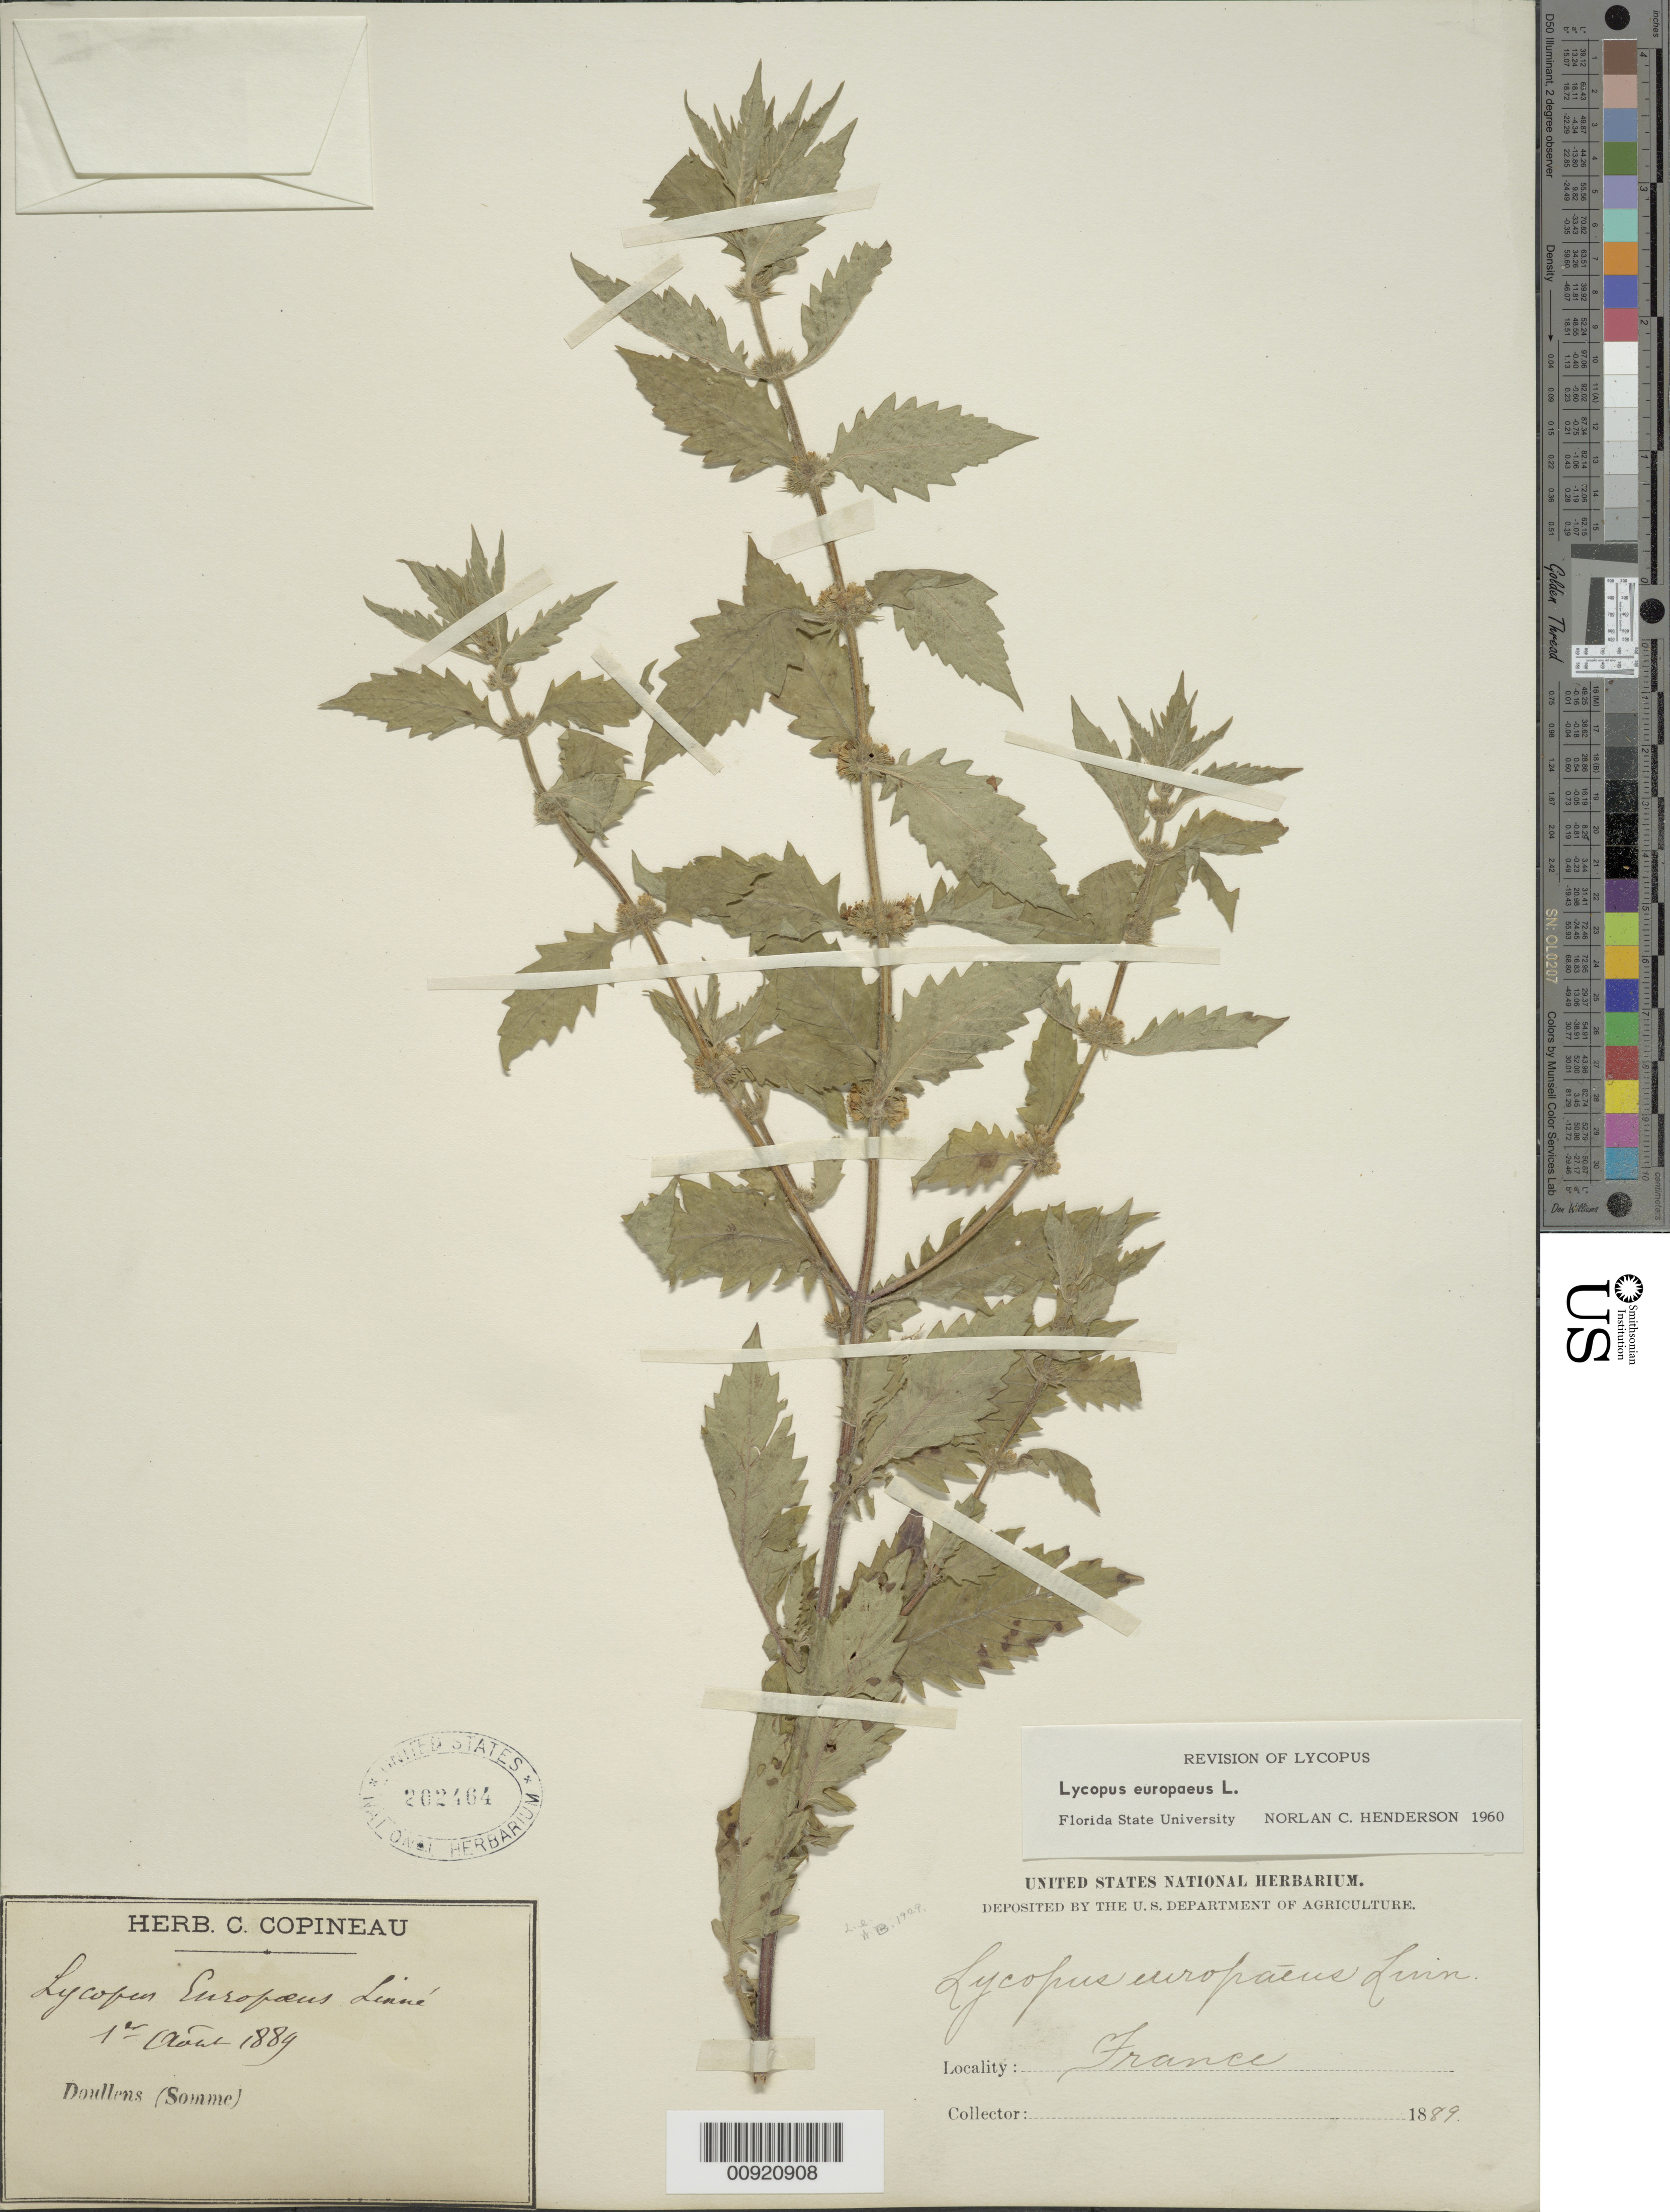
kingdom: Plantae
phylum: Tracheophyta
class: Magnoliopsida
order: Lamiales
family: Lamiaceae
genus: Lycopus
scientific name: Lycopus europaeus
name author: L.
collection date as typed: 1889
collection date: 1889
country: France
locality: Doullens, (Somme)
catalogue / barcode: US 212464